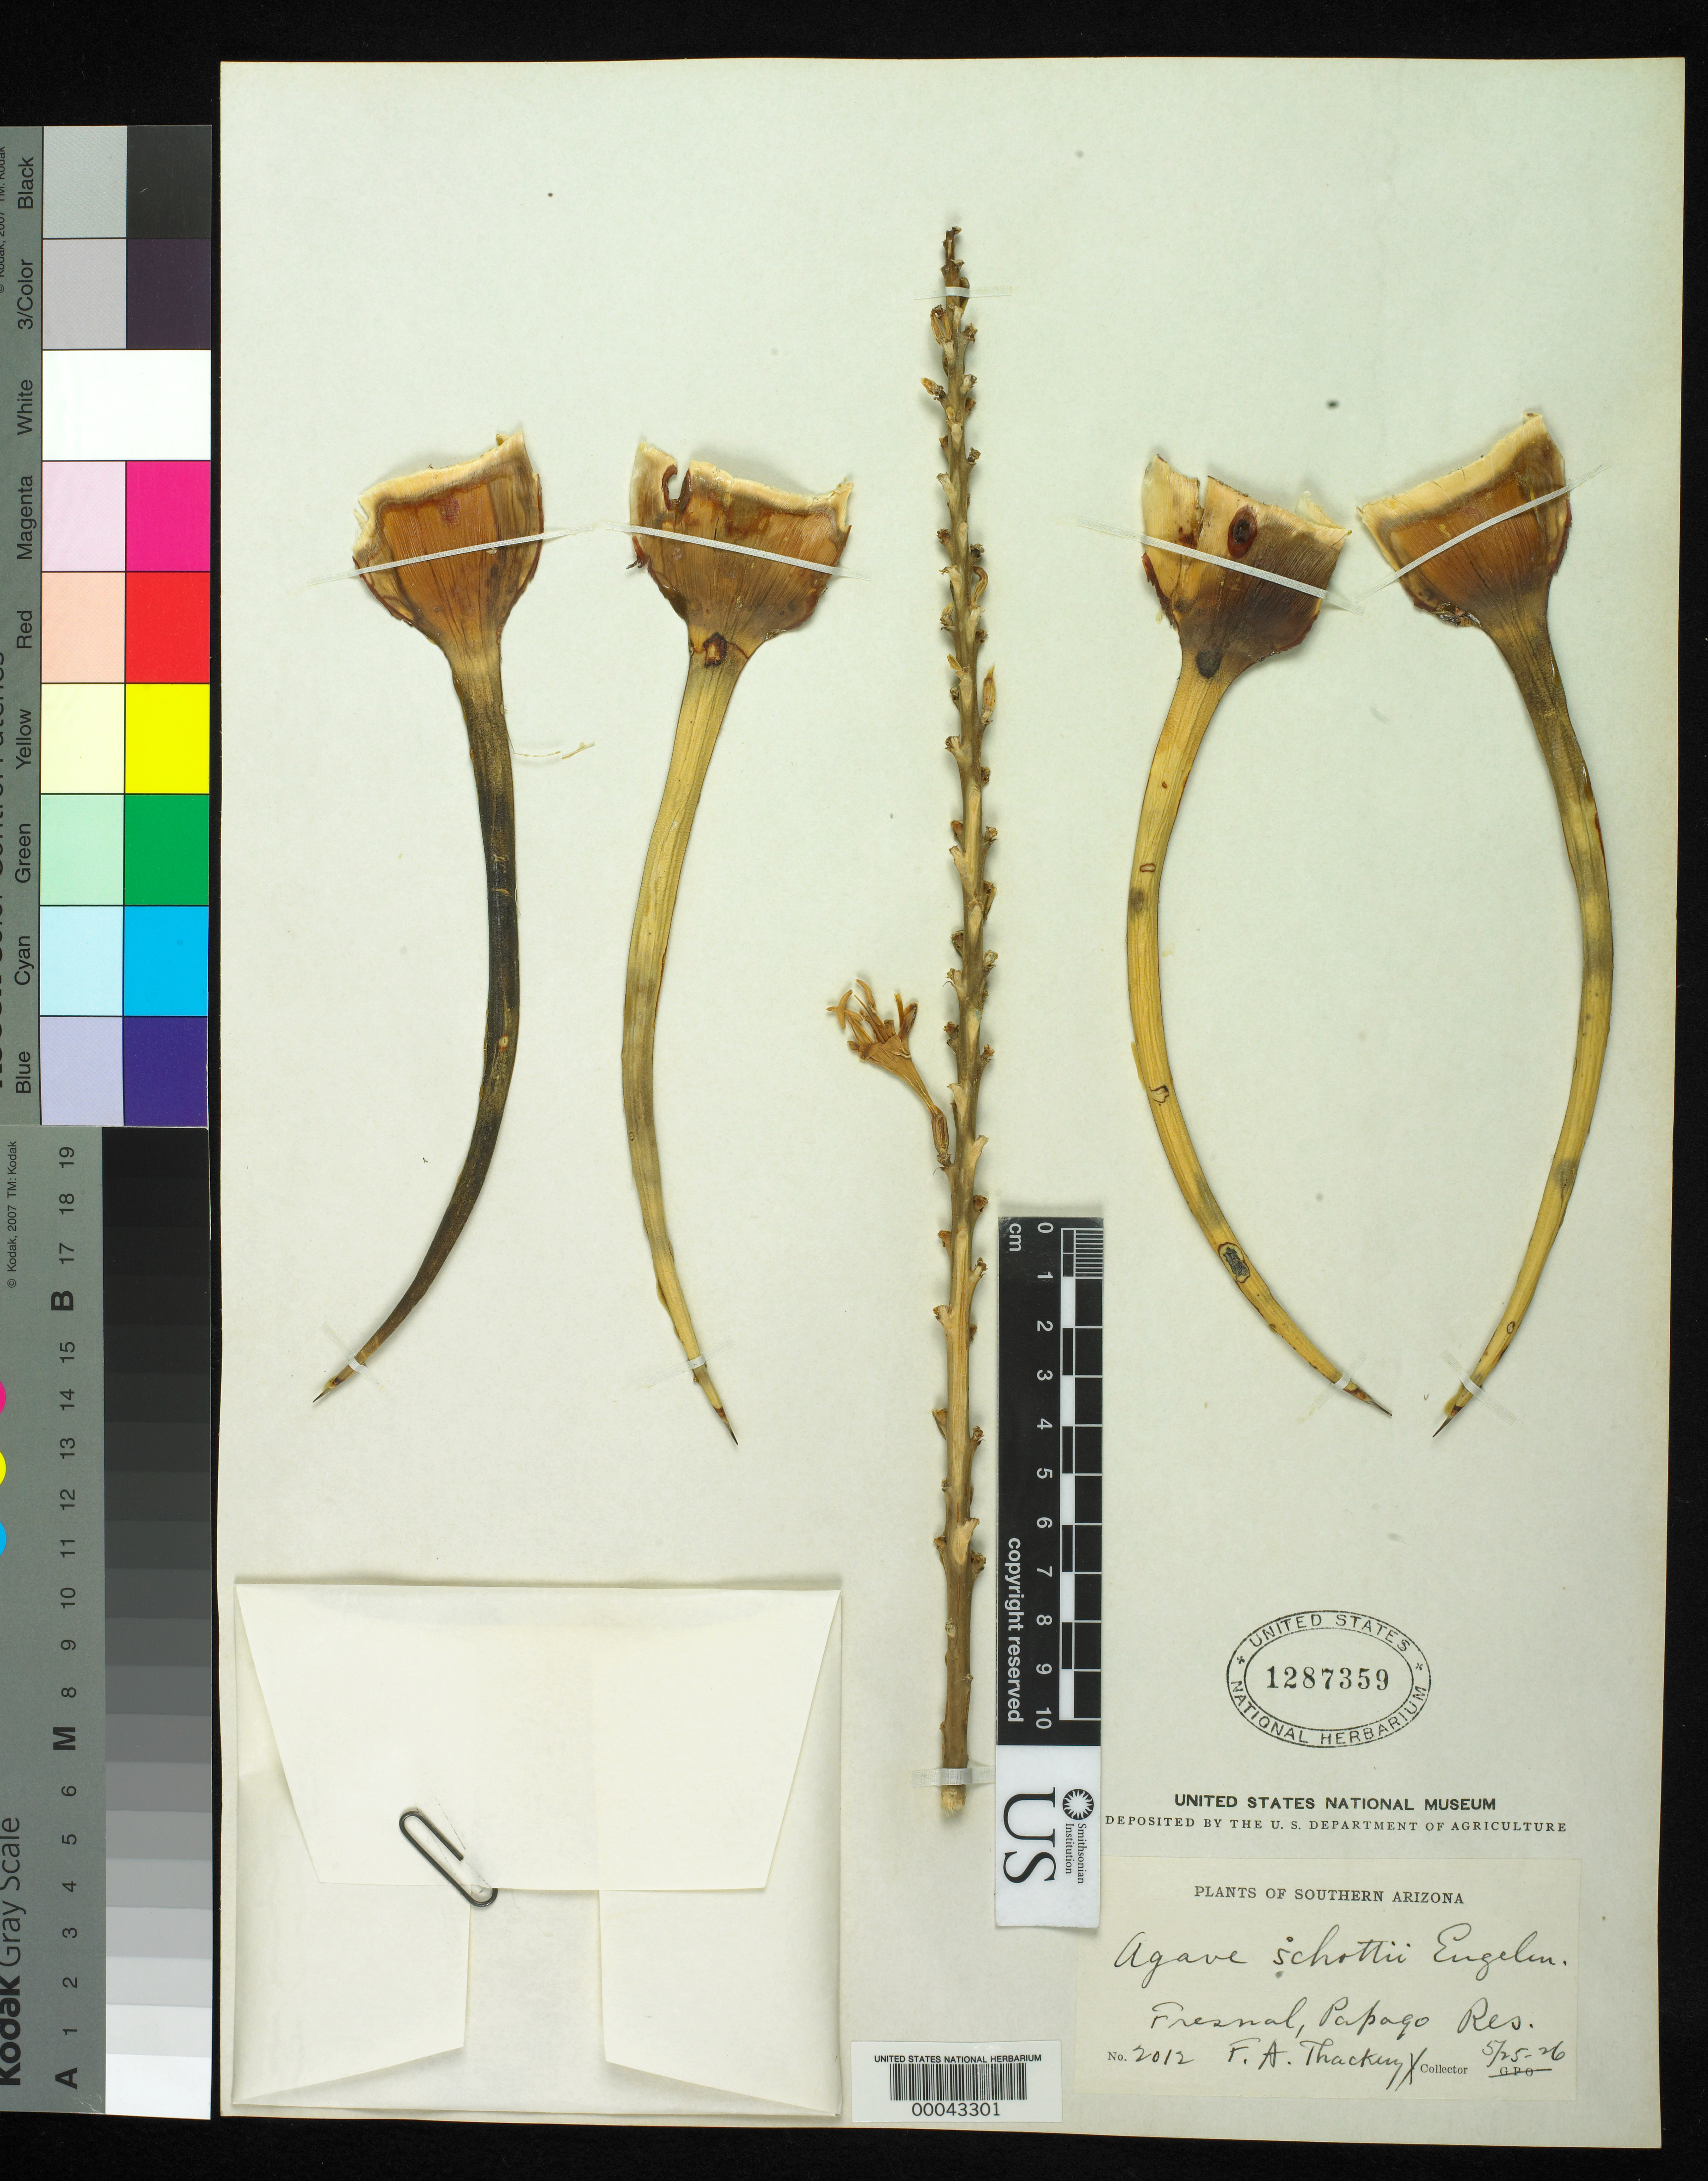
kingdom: Plantae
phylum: Tracheophyta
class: Liliopsida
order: Asparagales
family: Asparagaceae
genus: Agave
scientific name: Agave schottii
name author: Engelm.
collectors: F. A. Thackery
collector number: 2012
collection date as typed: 25 May ---- to 26 May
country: United States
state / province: Arizona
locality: Fresnal, papago res.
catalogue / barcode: US 1287359